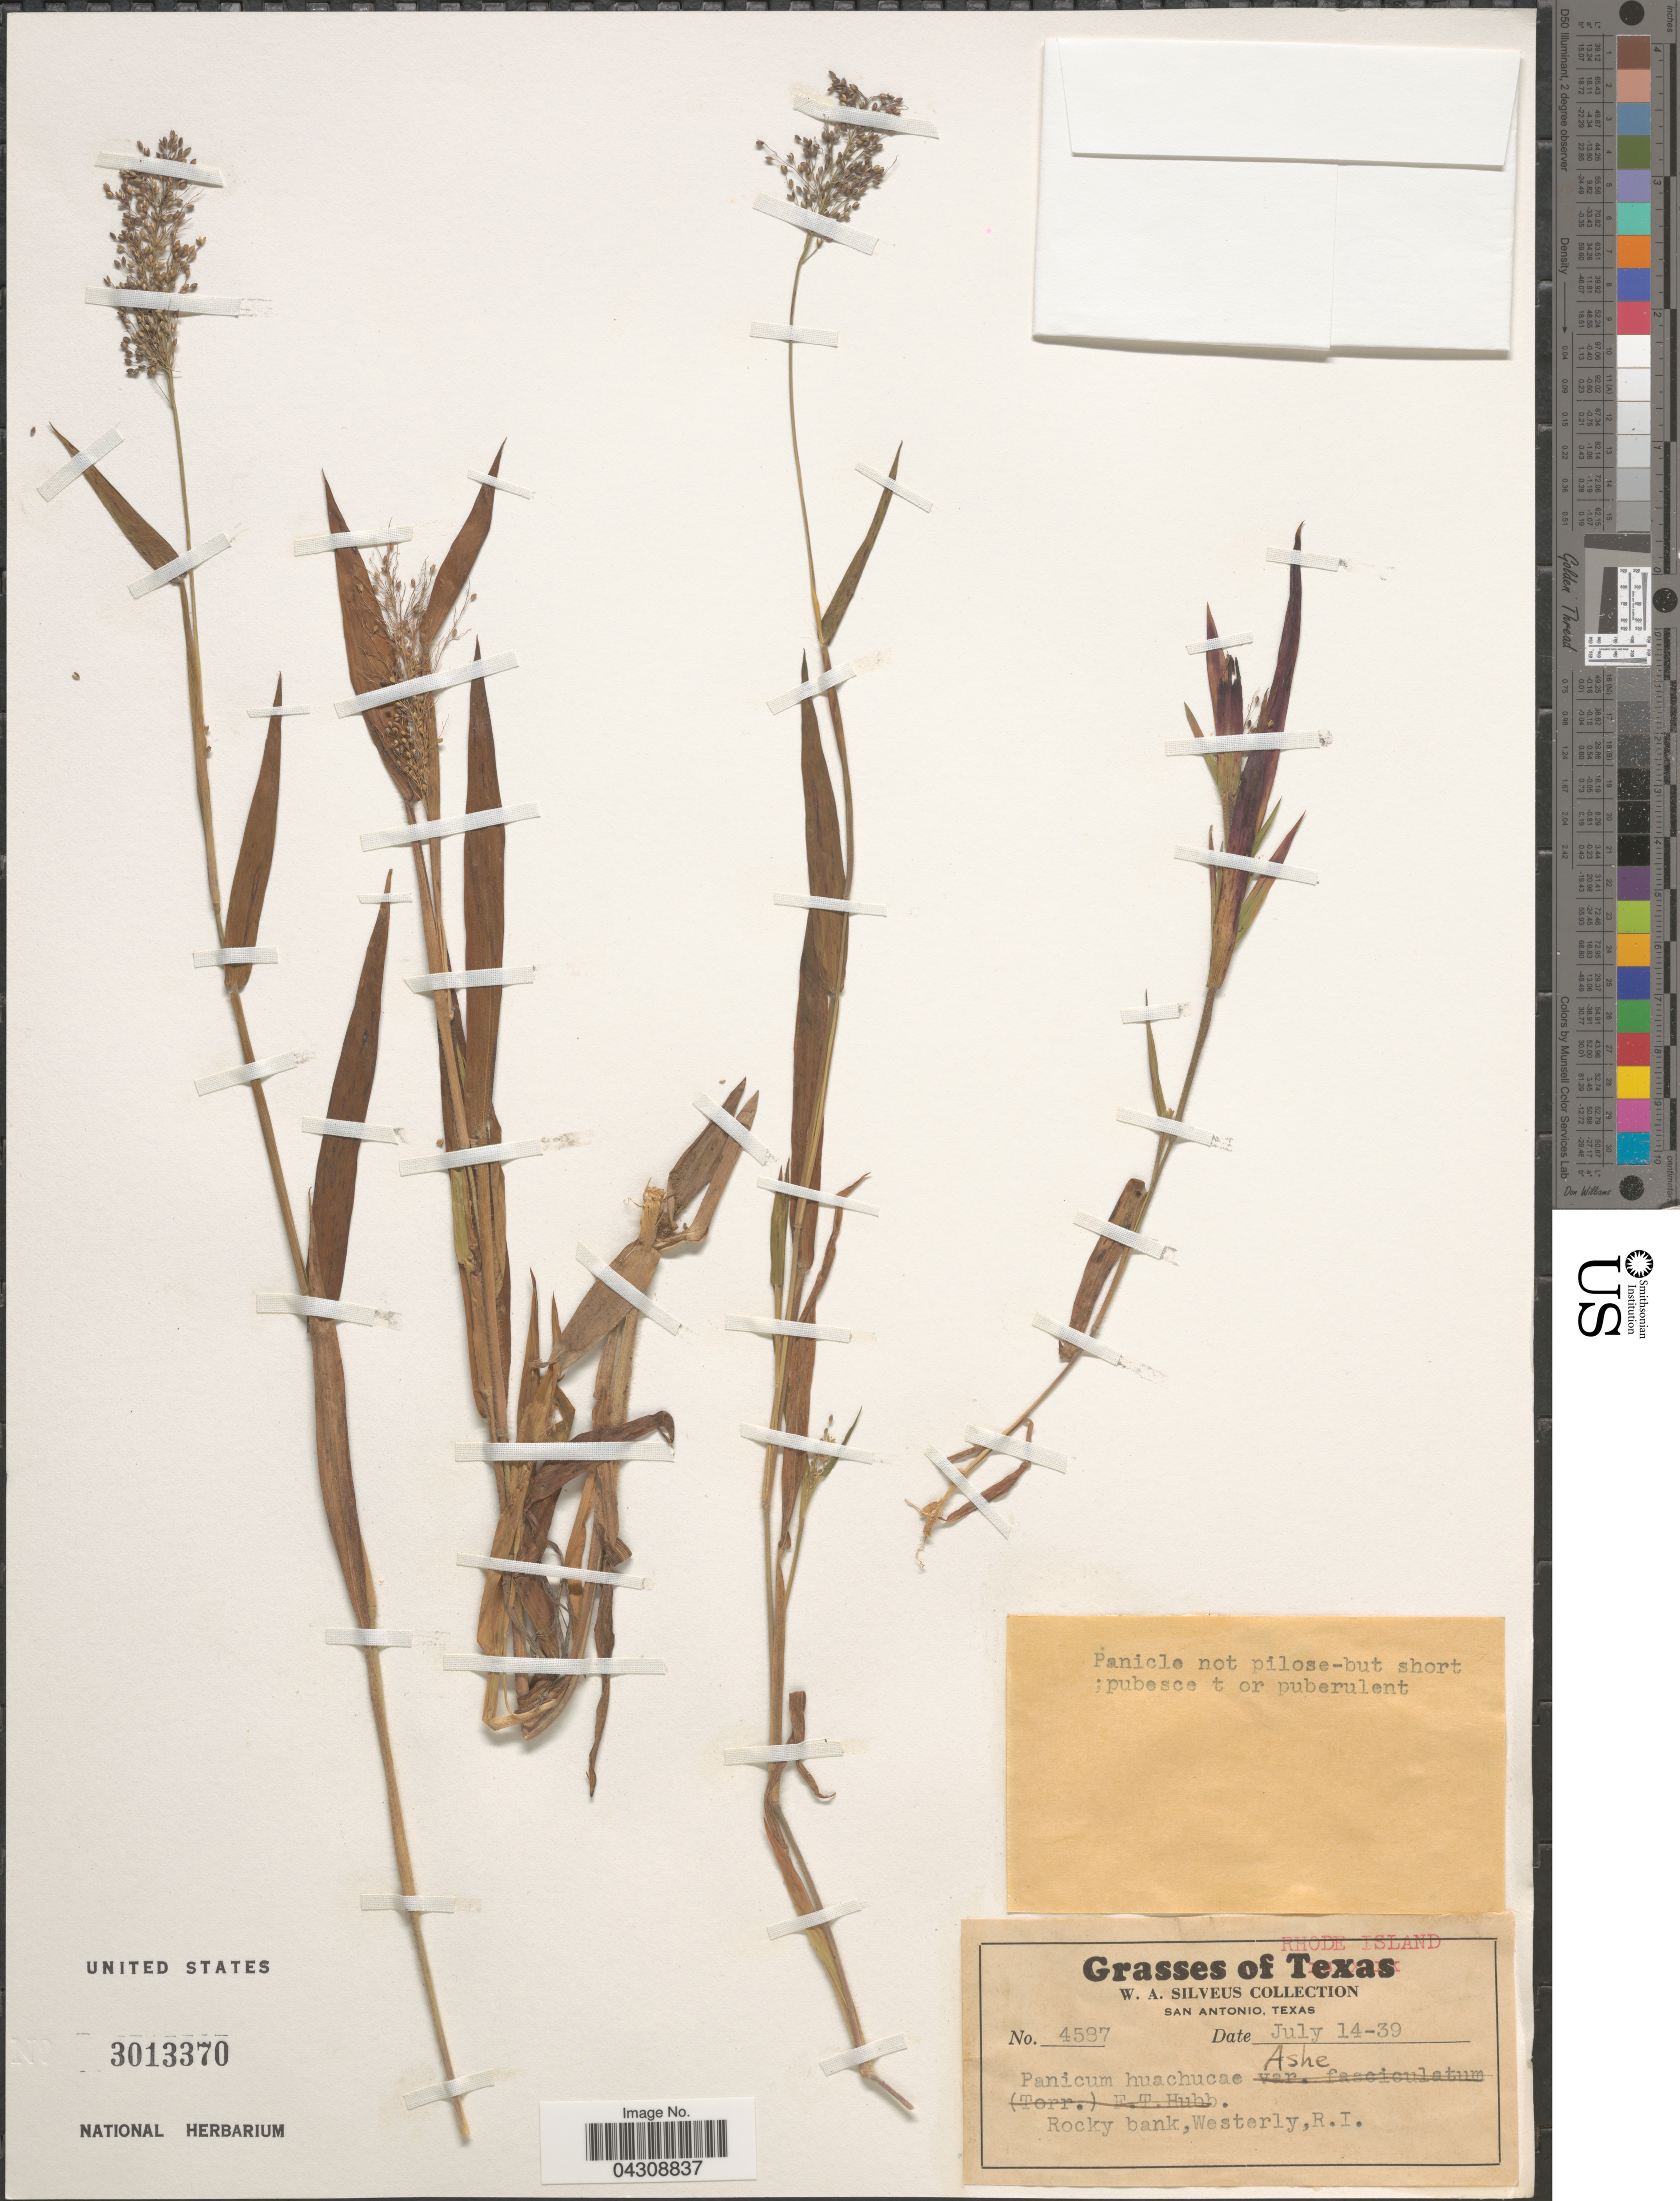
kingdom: Plantae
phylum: Tracheophyta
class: Liliopsida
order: Poales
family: Poaceae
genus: Dichanthelium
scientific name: Dichanthelium acuminatum var. acuminatum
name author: (Sw.) Gould & C.A. Clark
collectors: W. Silveus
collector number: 4587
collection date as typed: Transcribed d/m/y: 14/7/39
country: United States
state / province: Rhode Island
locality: Rocky bank, Westerly, R. I.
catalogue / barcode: US 3013370